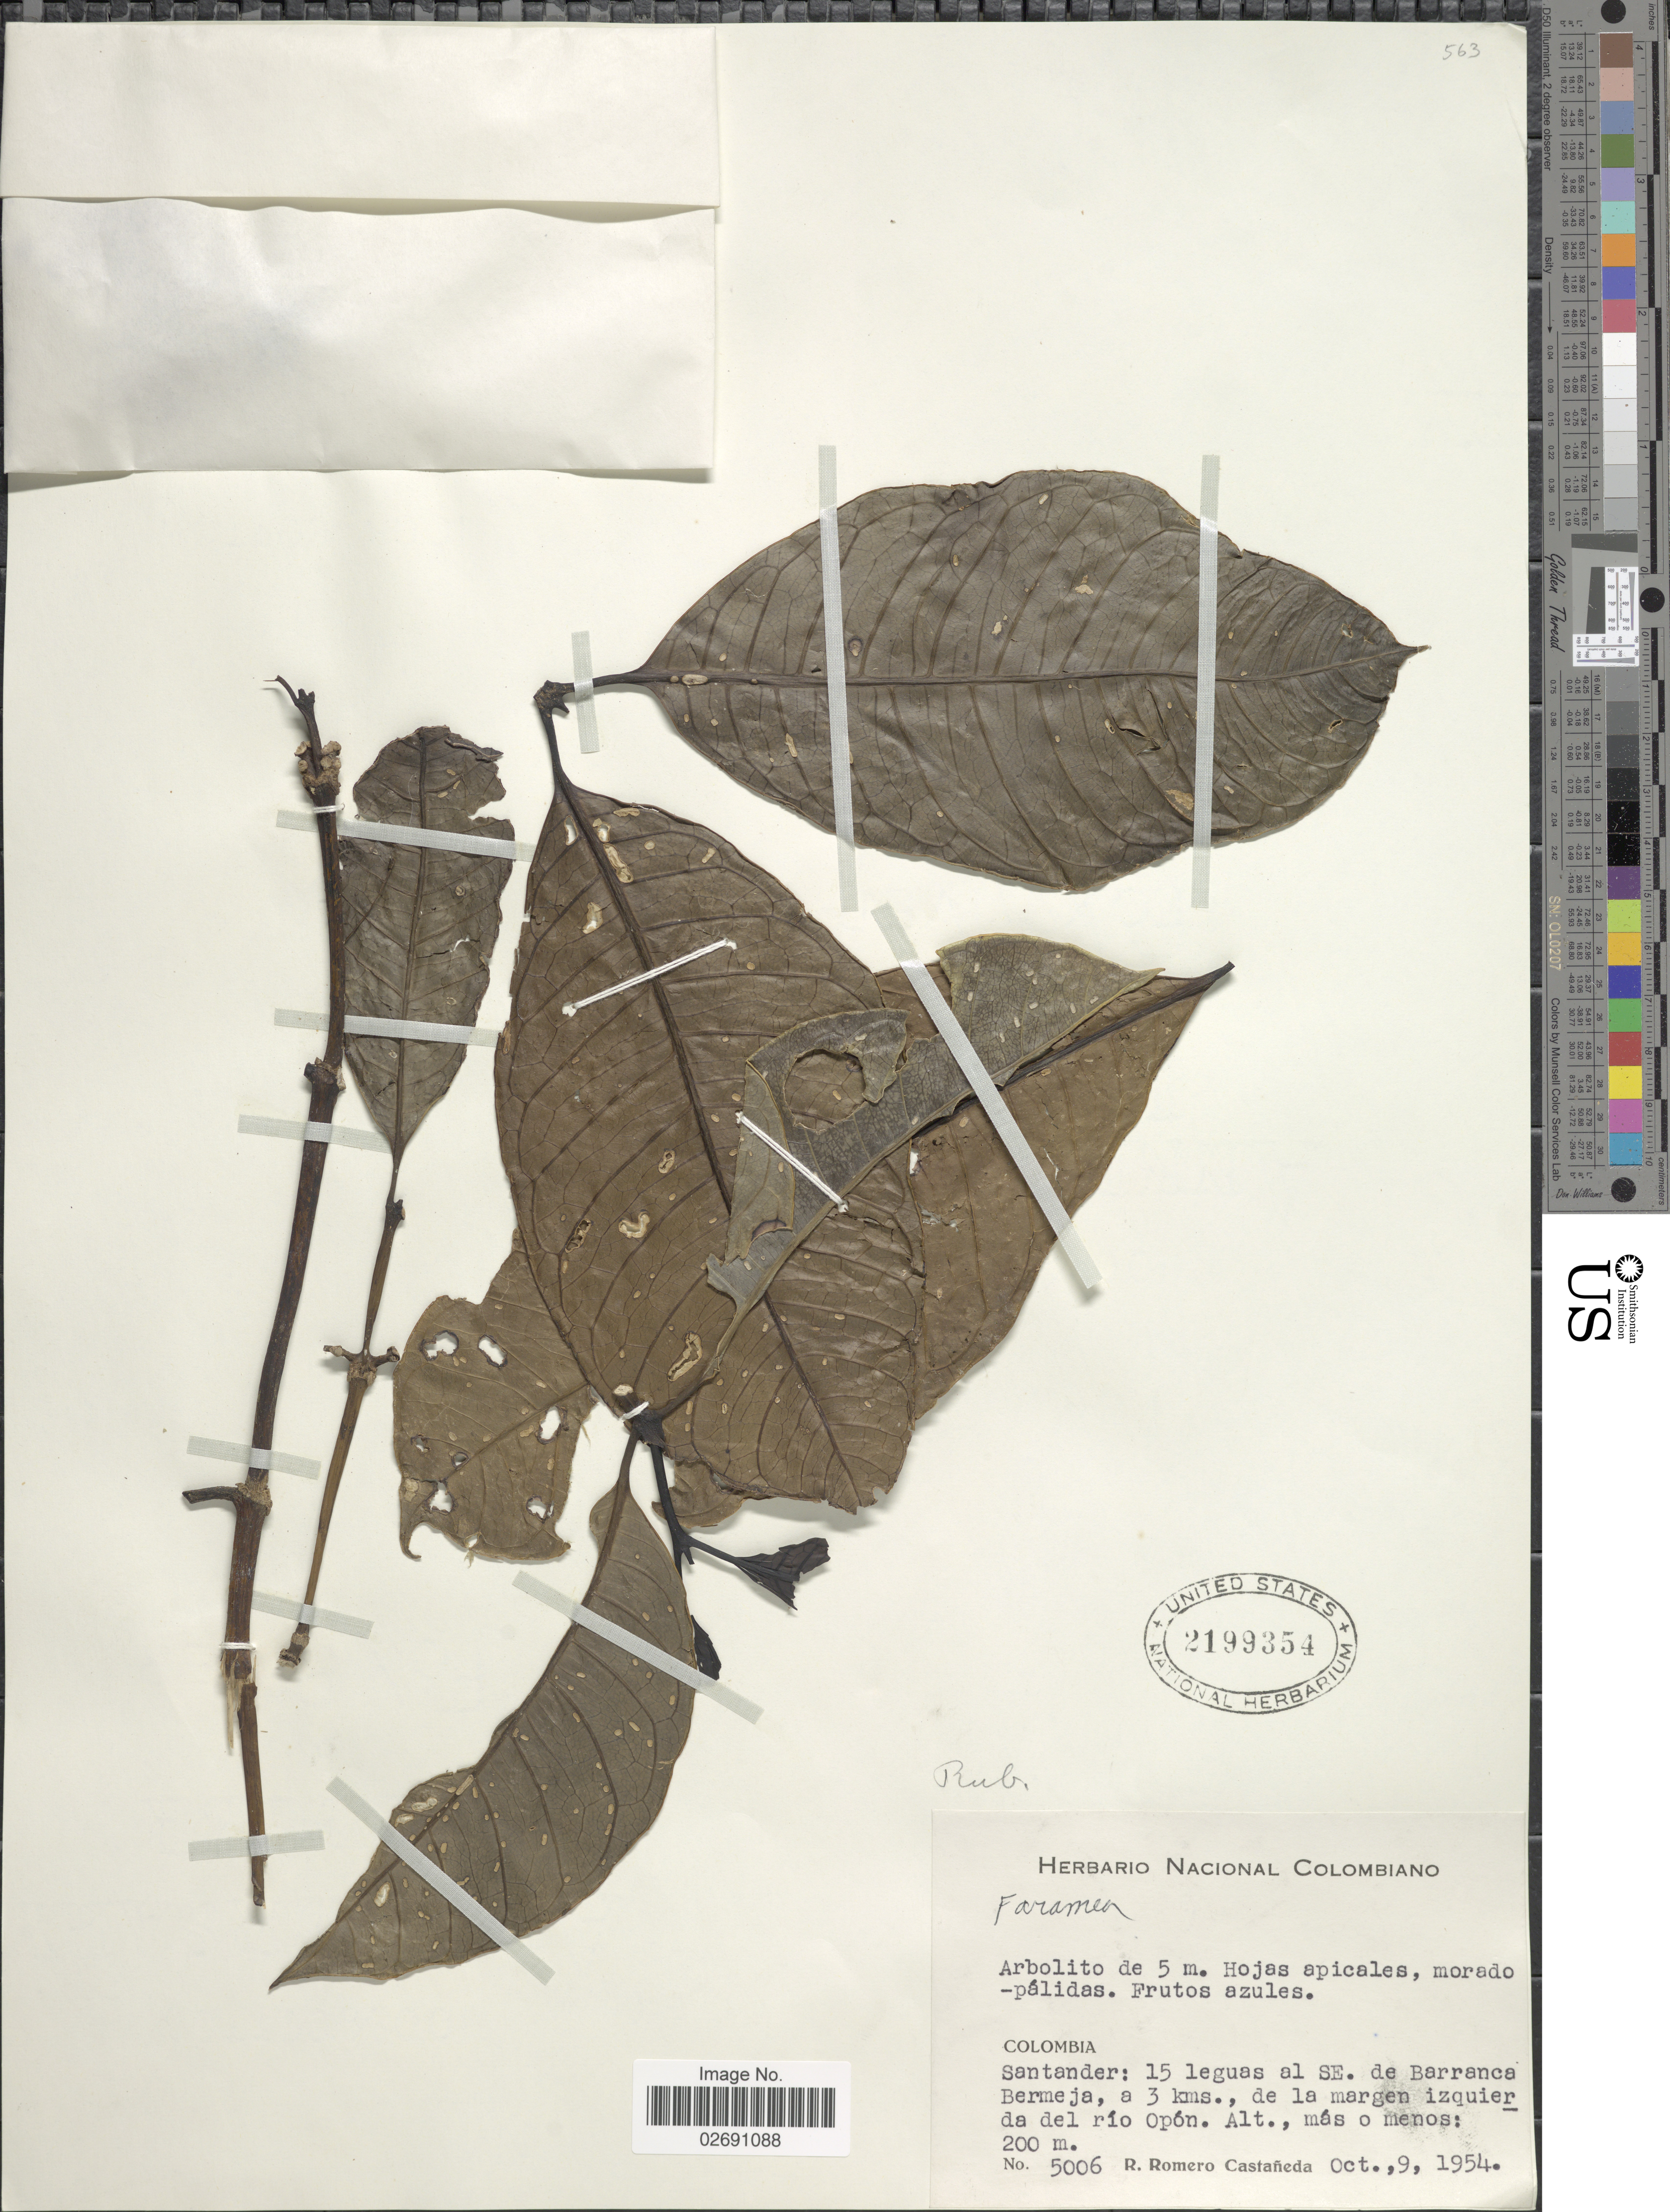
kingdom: Plantae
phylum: Tracheophyta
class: Magnoliopsida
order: Gentianales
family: Rubiaceae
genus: Faramea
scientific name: Faramea sp.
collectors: R. Romero Castañeda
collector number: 5006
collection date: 1954-10-09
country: Colombia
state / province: Santander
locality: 15 leguas al SE. de Barranca Bermeja, a 3 km., de la margen izquierda del rio Opon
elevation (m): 200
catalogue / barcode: US 2199354